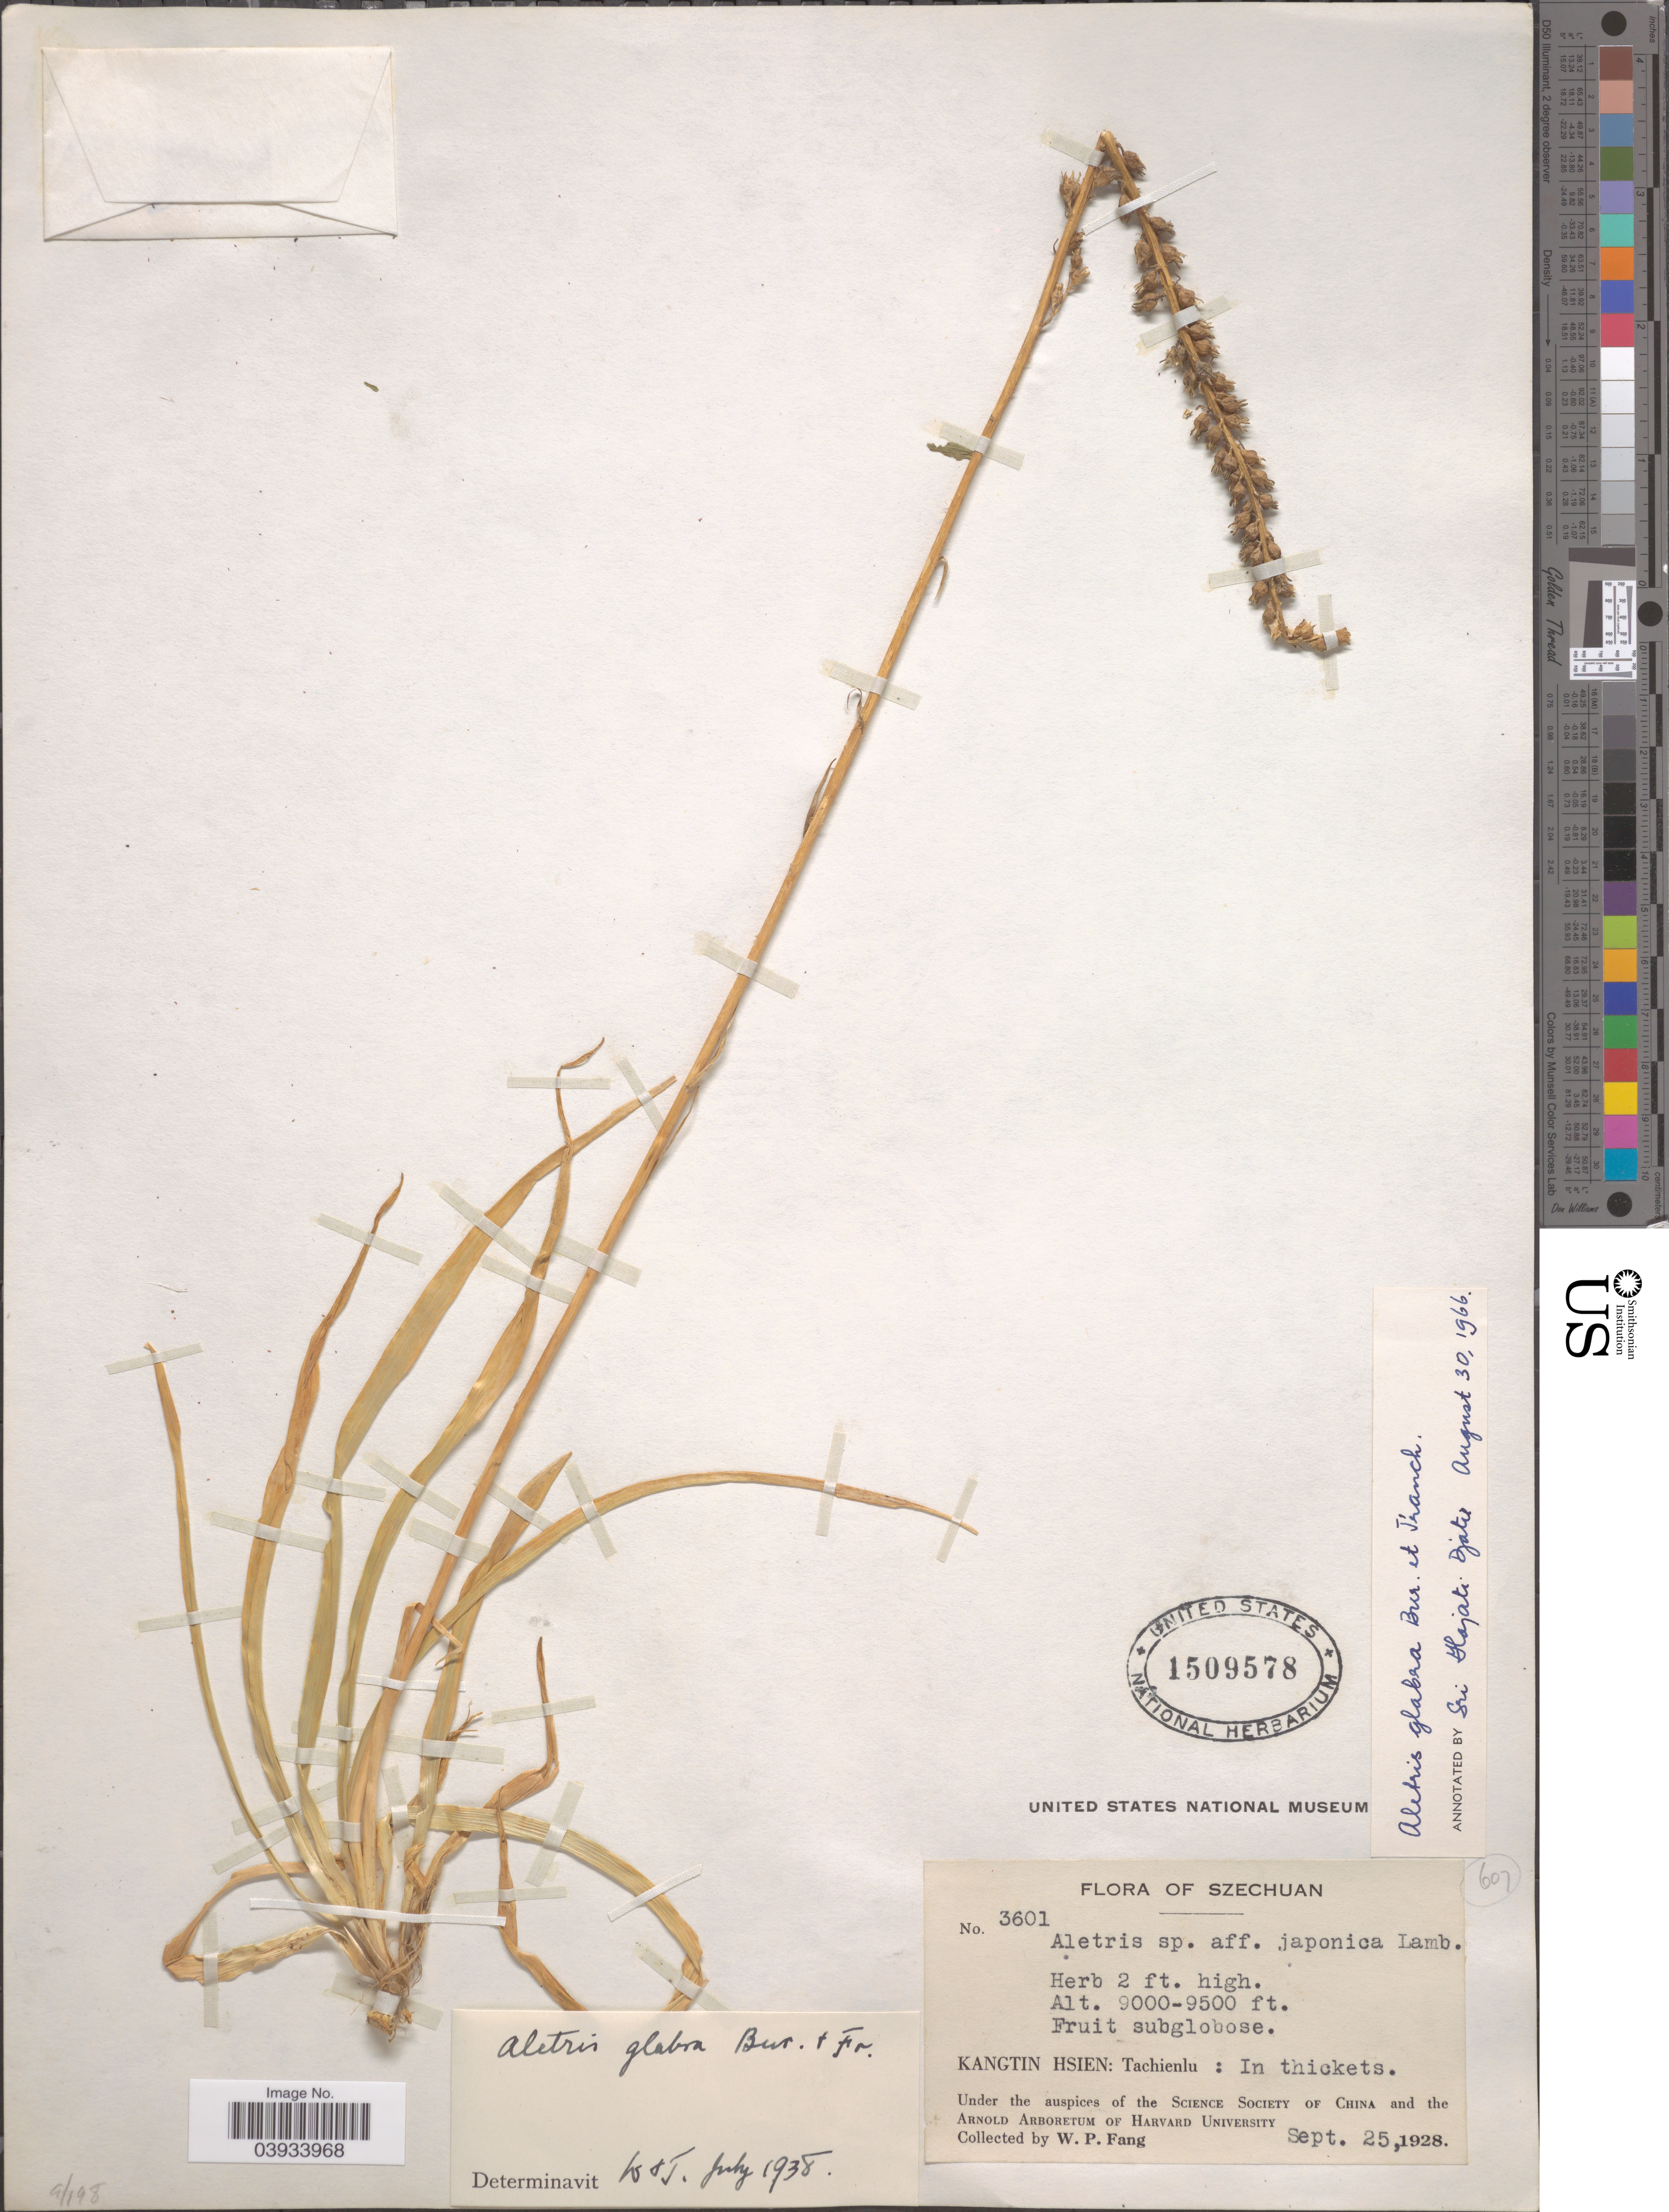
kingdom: Plantae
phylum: Tracheophyta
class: Liliopsida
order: Dioscoreales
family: Nartheciaceae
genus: Aletris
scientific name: Aletris glabra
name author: Bureau & Franch.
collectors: W. P. Fang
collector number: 3601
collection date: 1928-09-25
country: China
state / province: Sichuan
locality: Kangtin Hsien: Tachienlu: In thickets.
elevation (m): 2743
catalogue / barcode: US 1509578